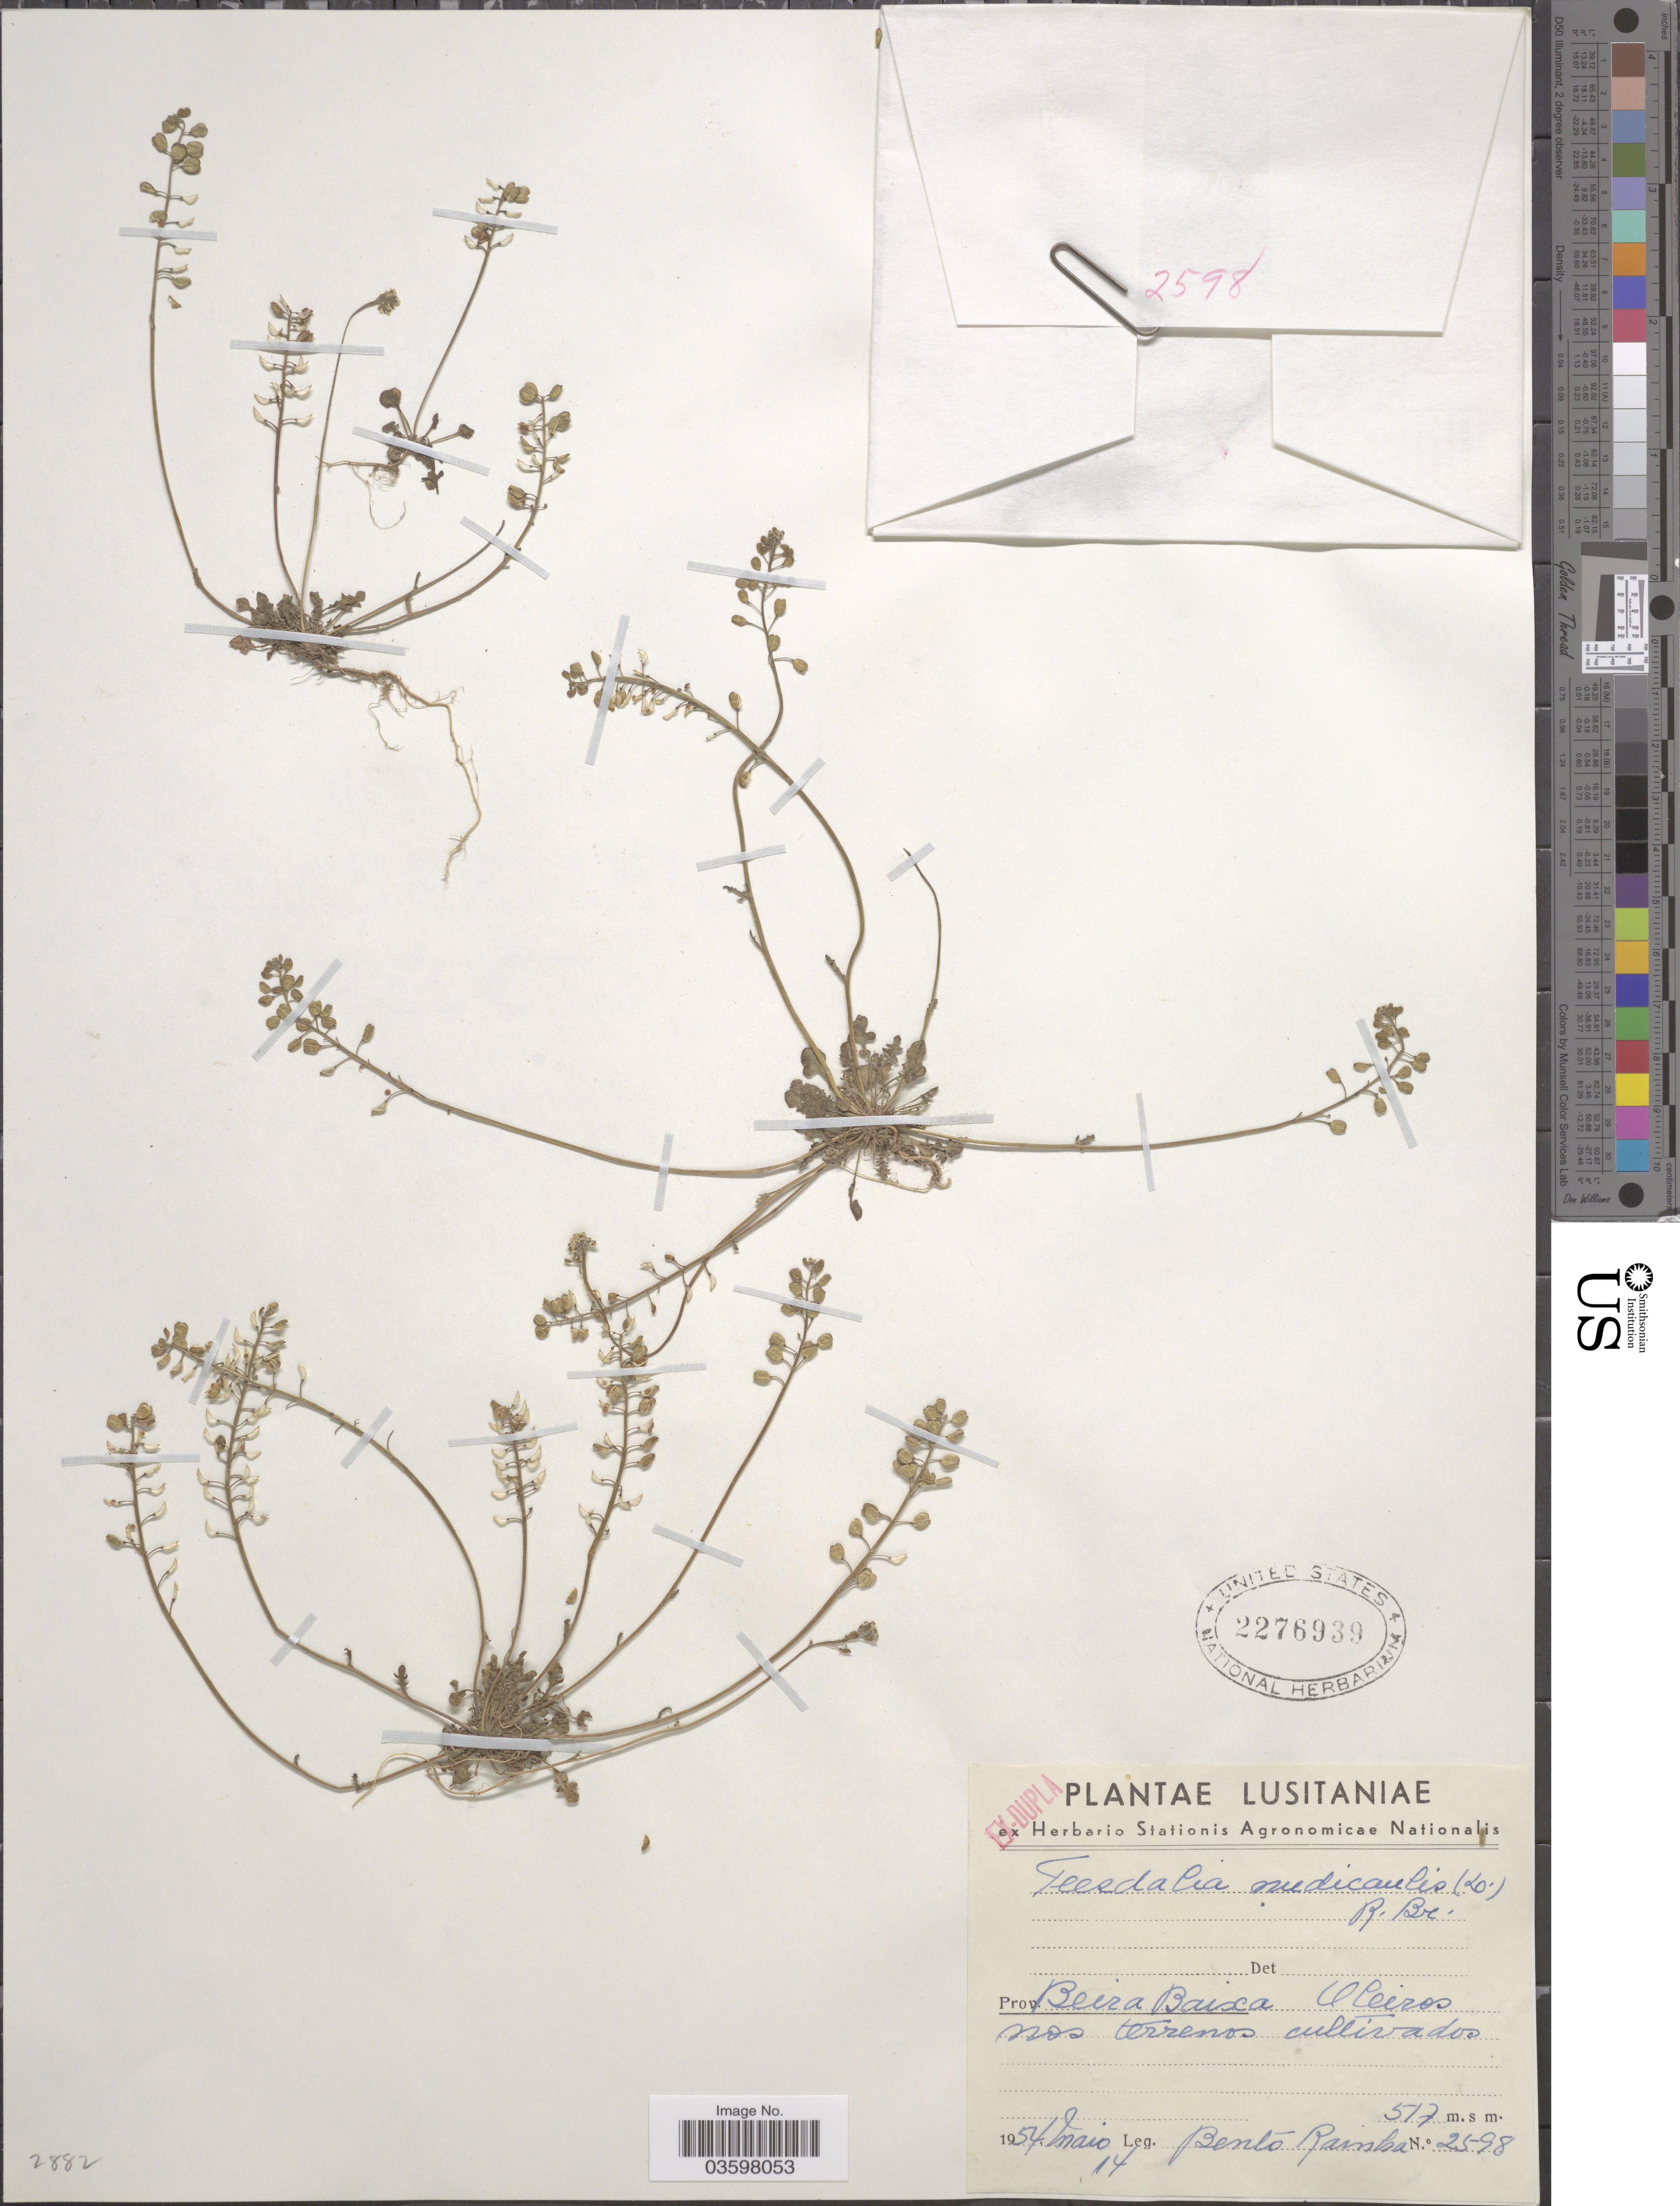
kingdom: Plantae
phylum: Tracheophyta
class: Magnoliopsida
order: Brassicales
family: Brassicaceae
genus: Teesdalia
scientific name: Teesdalia nudicaulis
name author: (L.) W.T. Aiton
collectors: B. Rainha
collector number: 2598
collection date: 1954-05-14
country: Portugal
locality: Lusitaniae. Prov. Beira Baixa. Oleiros nos terrenos cultivados.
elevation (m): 517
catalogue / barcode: US 2276939